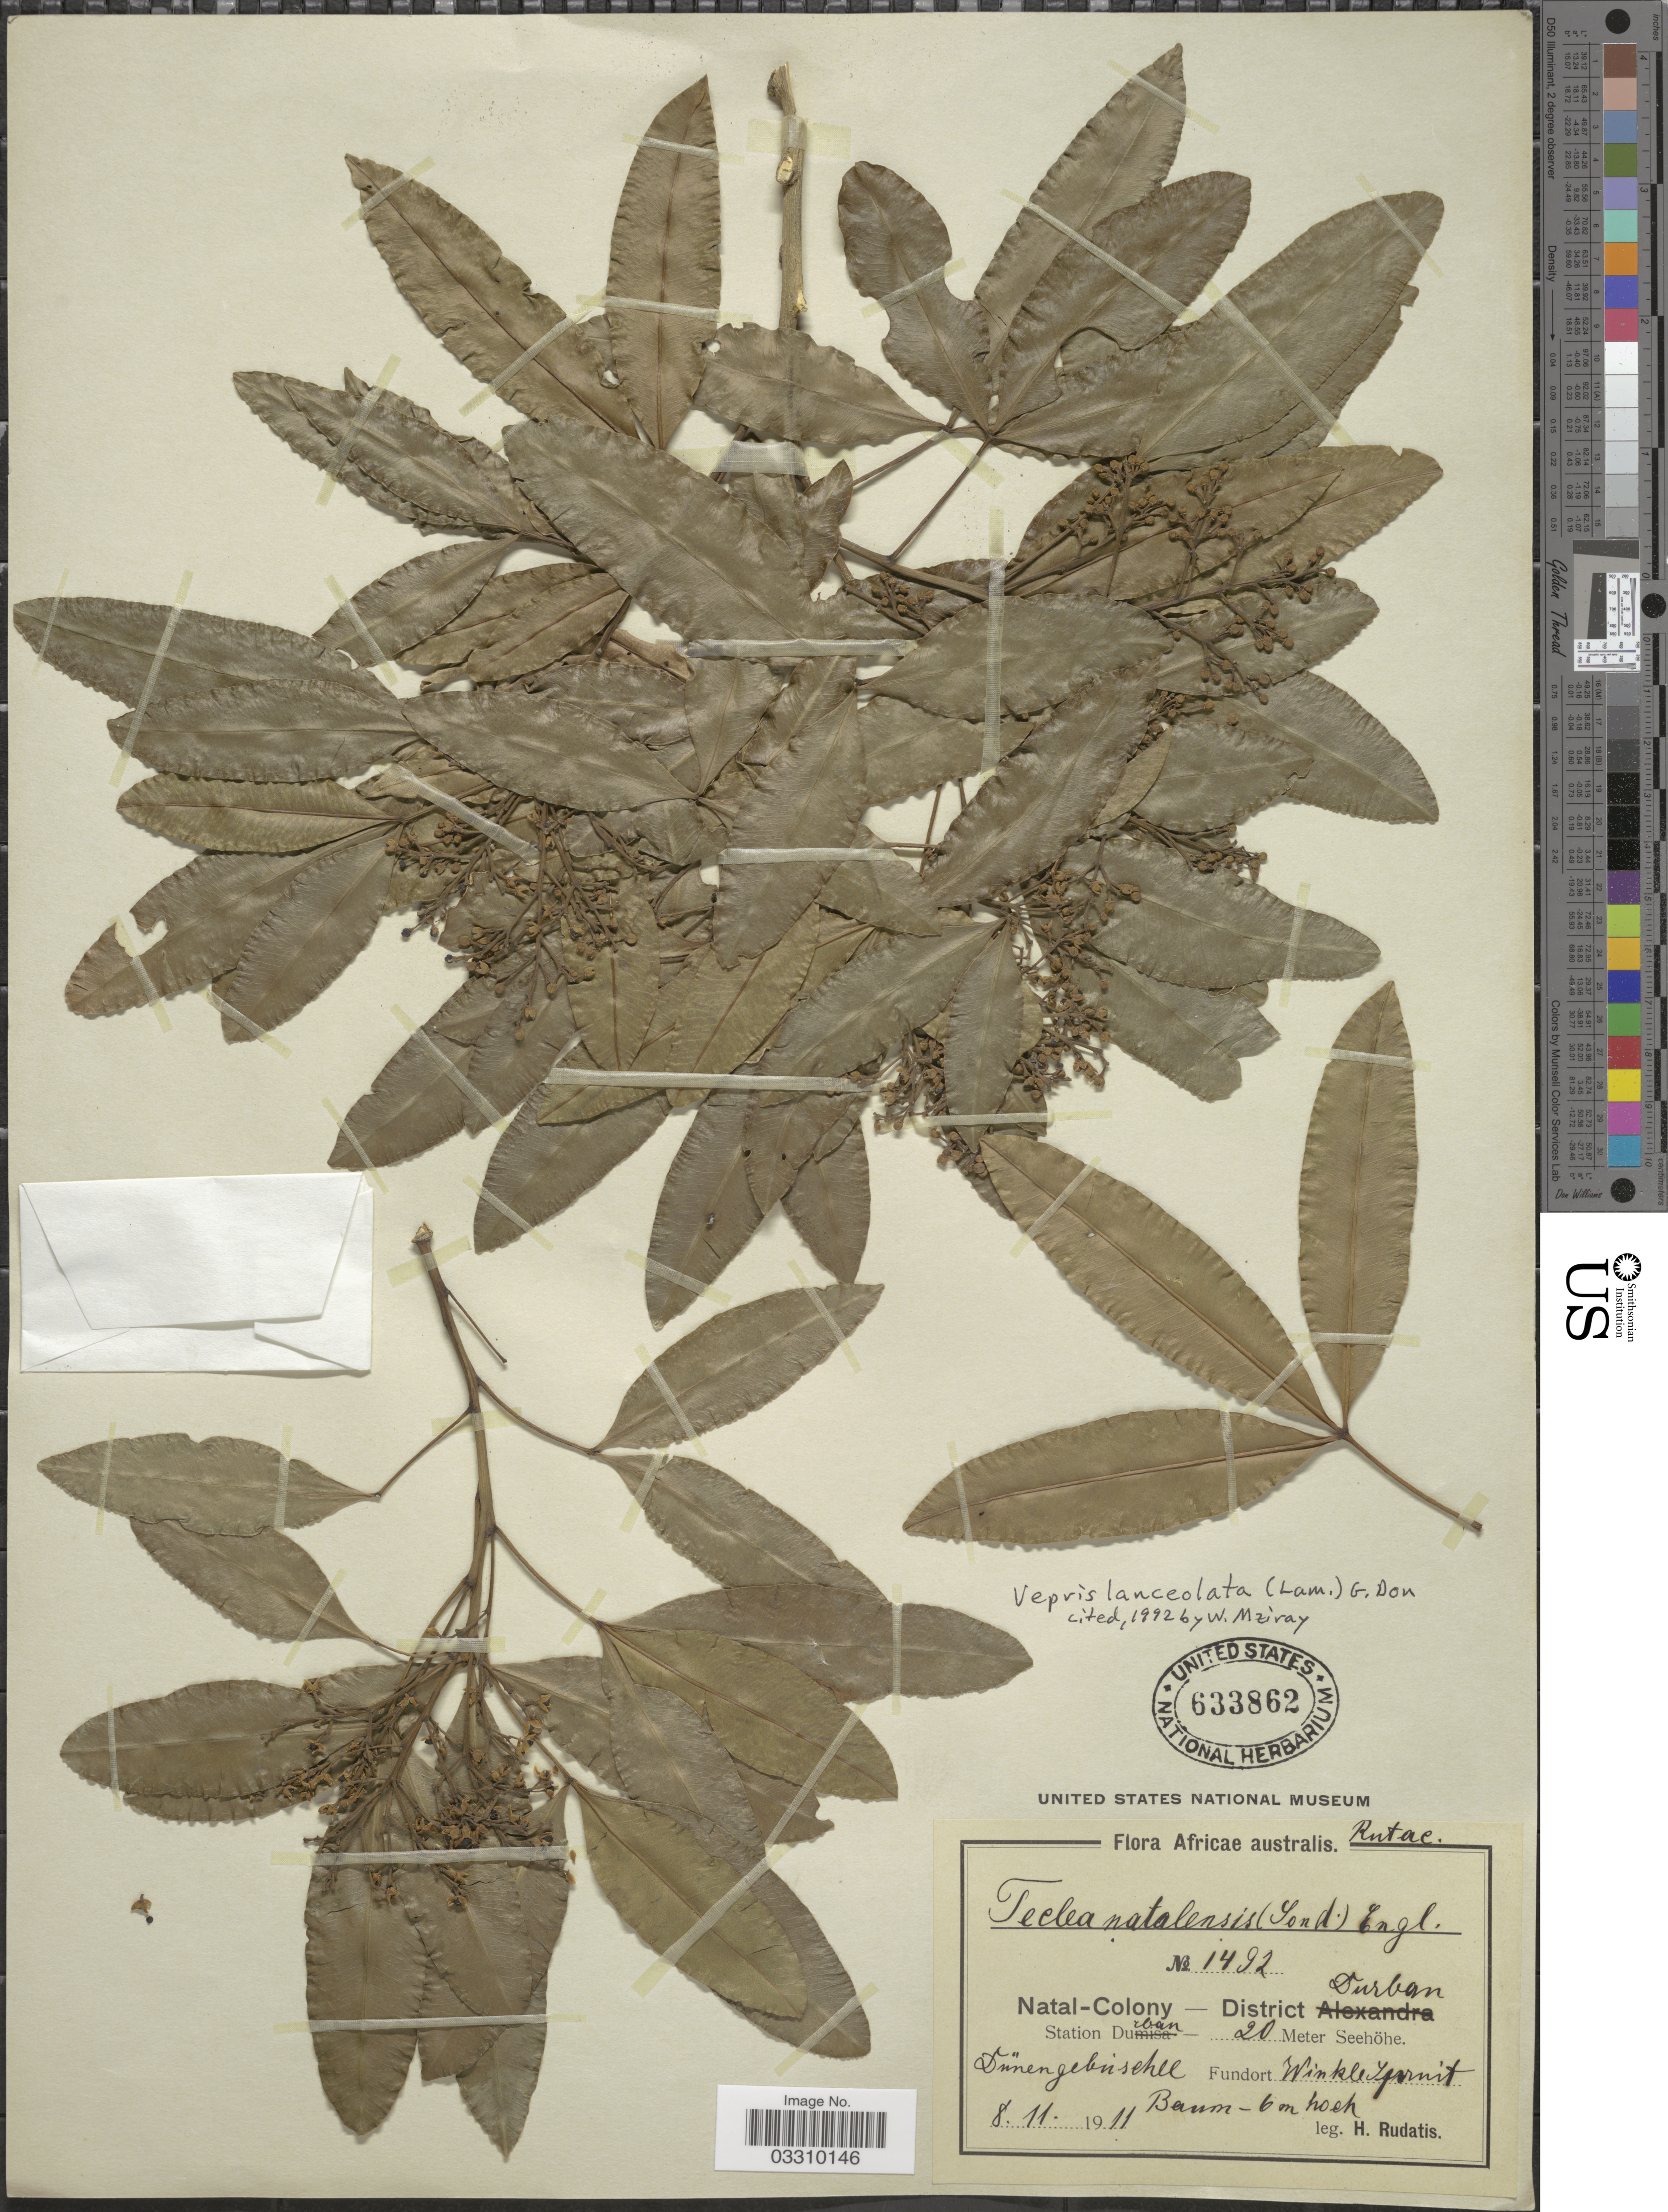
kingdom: Plantae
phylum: Tracheophyta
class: Magnoliopsida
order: Sapindales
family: Rutaceae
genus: Vepris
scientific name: Vepris lanceolata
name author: (Lam.) G. Don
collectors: H. Rudatis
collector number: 1492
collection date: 1911-11-08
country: South Africa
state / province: KwaZulu-Natal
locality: Natal-Colony - District Durban. Station Durban. Winkle Spruit.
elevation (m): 20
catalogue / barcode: US 633862